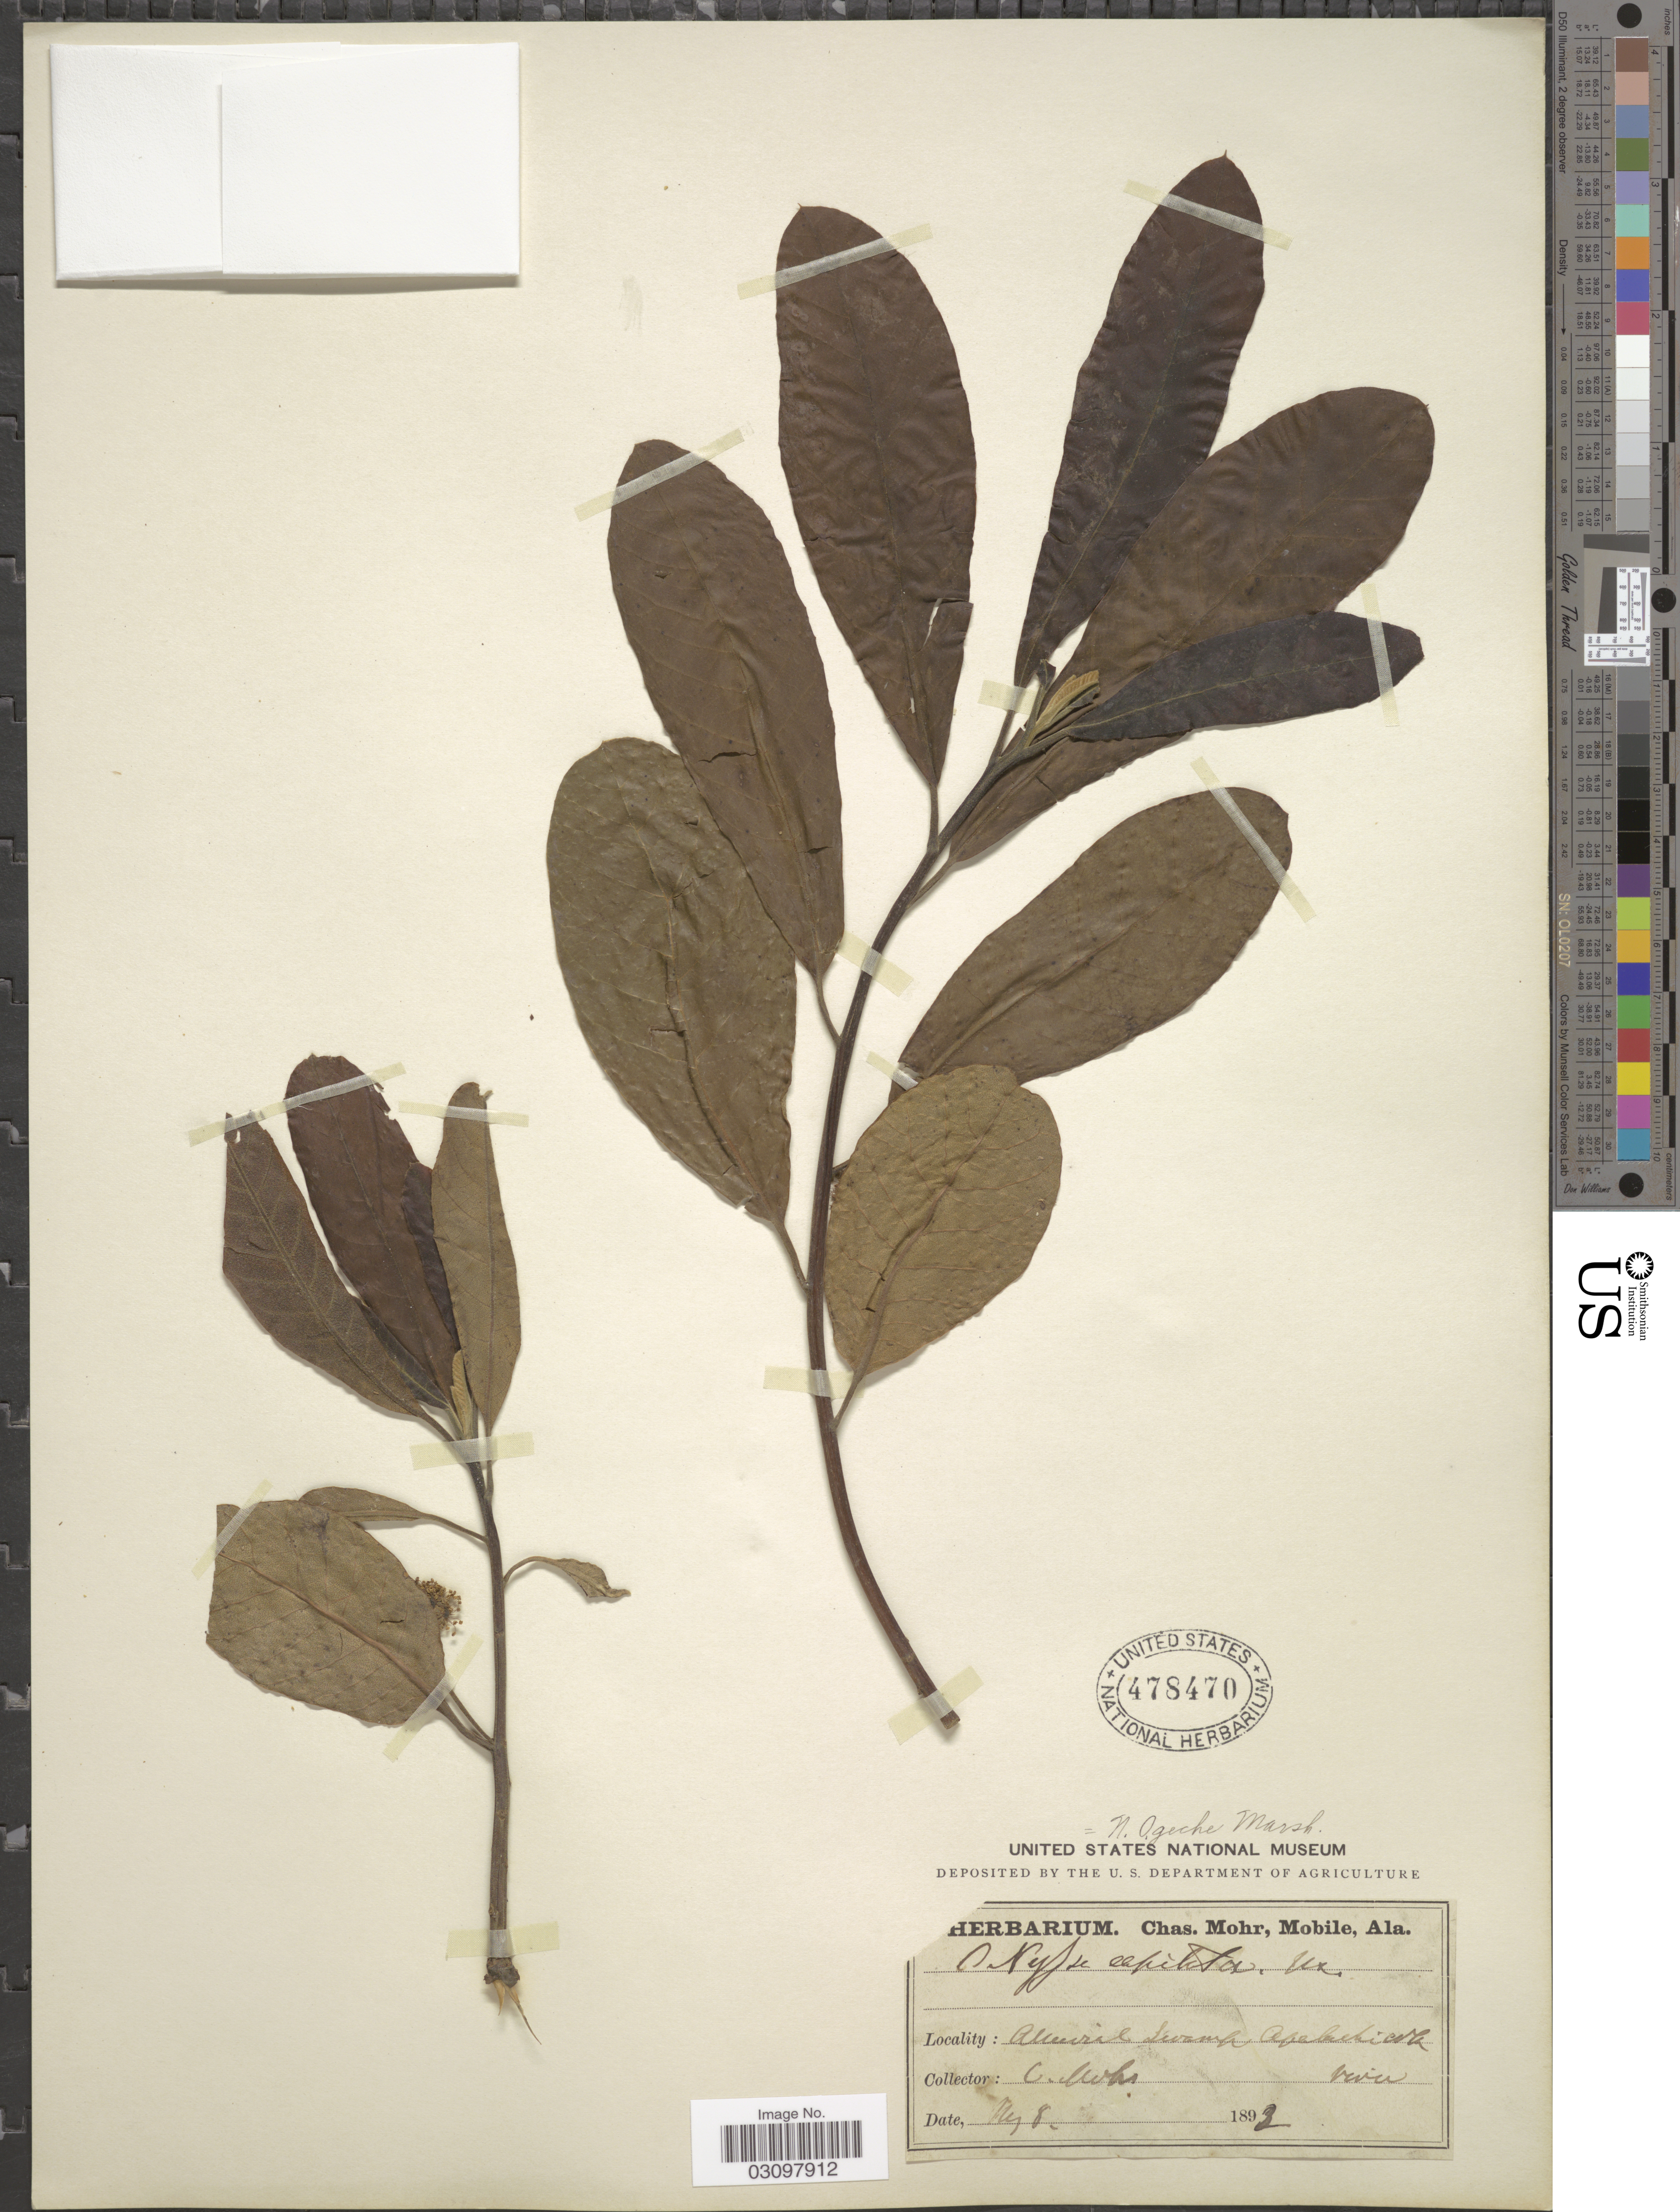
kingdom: Plantae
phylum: Tracheophyta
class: Magnoliopsida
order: Cornales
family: Nyssaceae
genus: Nyssa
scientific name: Nyssa ogeche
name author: W. Bartram ex Marshall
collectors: Mohr, C. T. (herbarium)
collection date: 1892-05-08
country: United States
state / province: Florida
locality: Apalachicola.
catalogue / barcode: US 478470